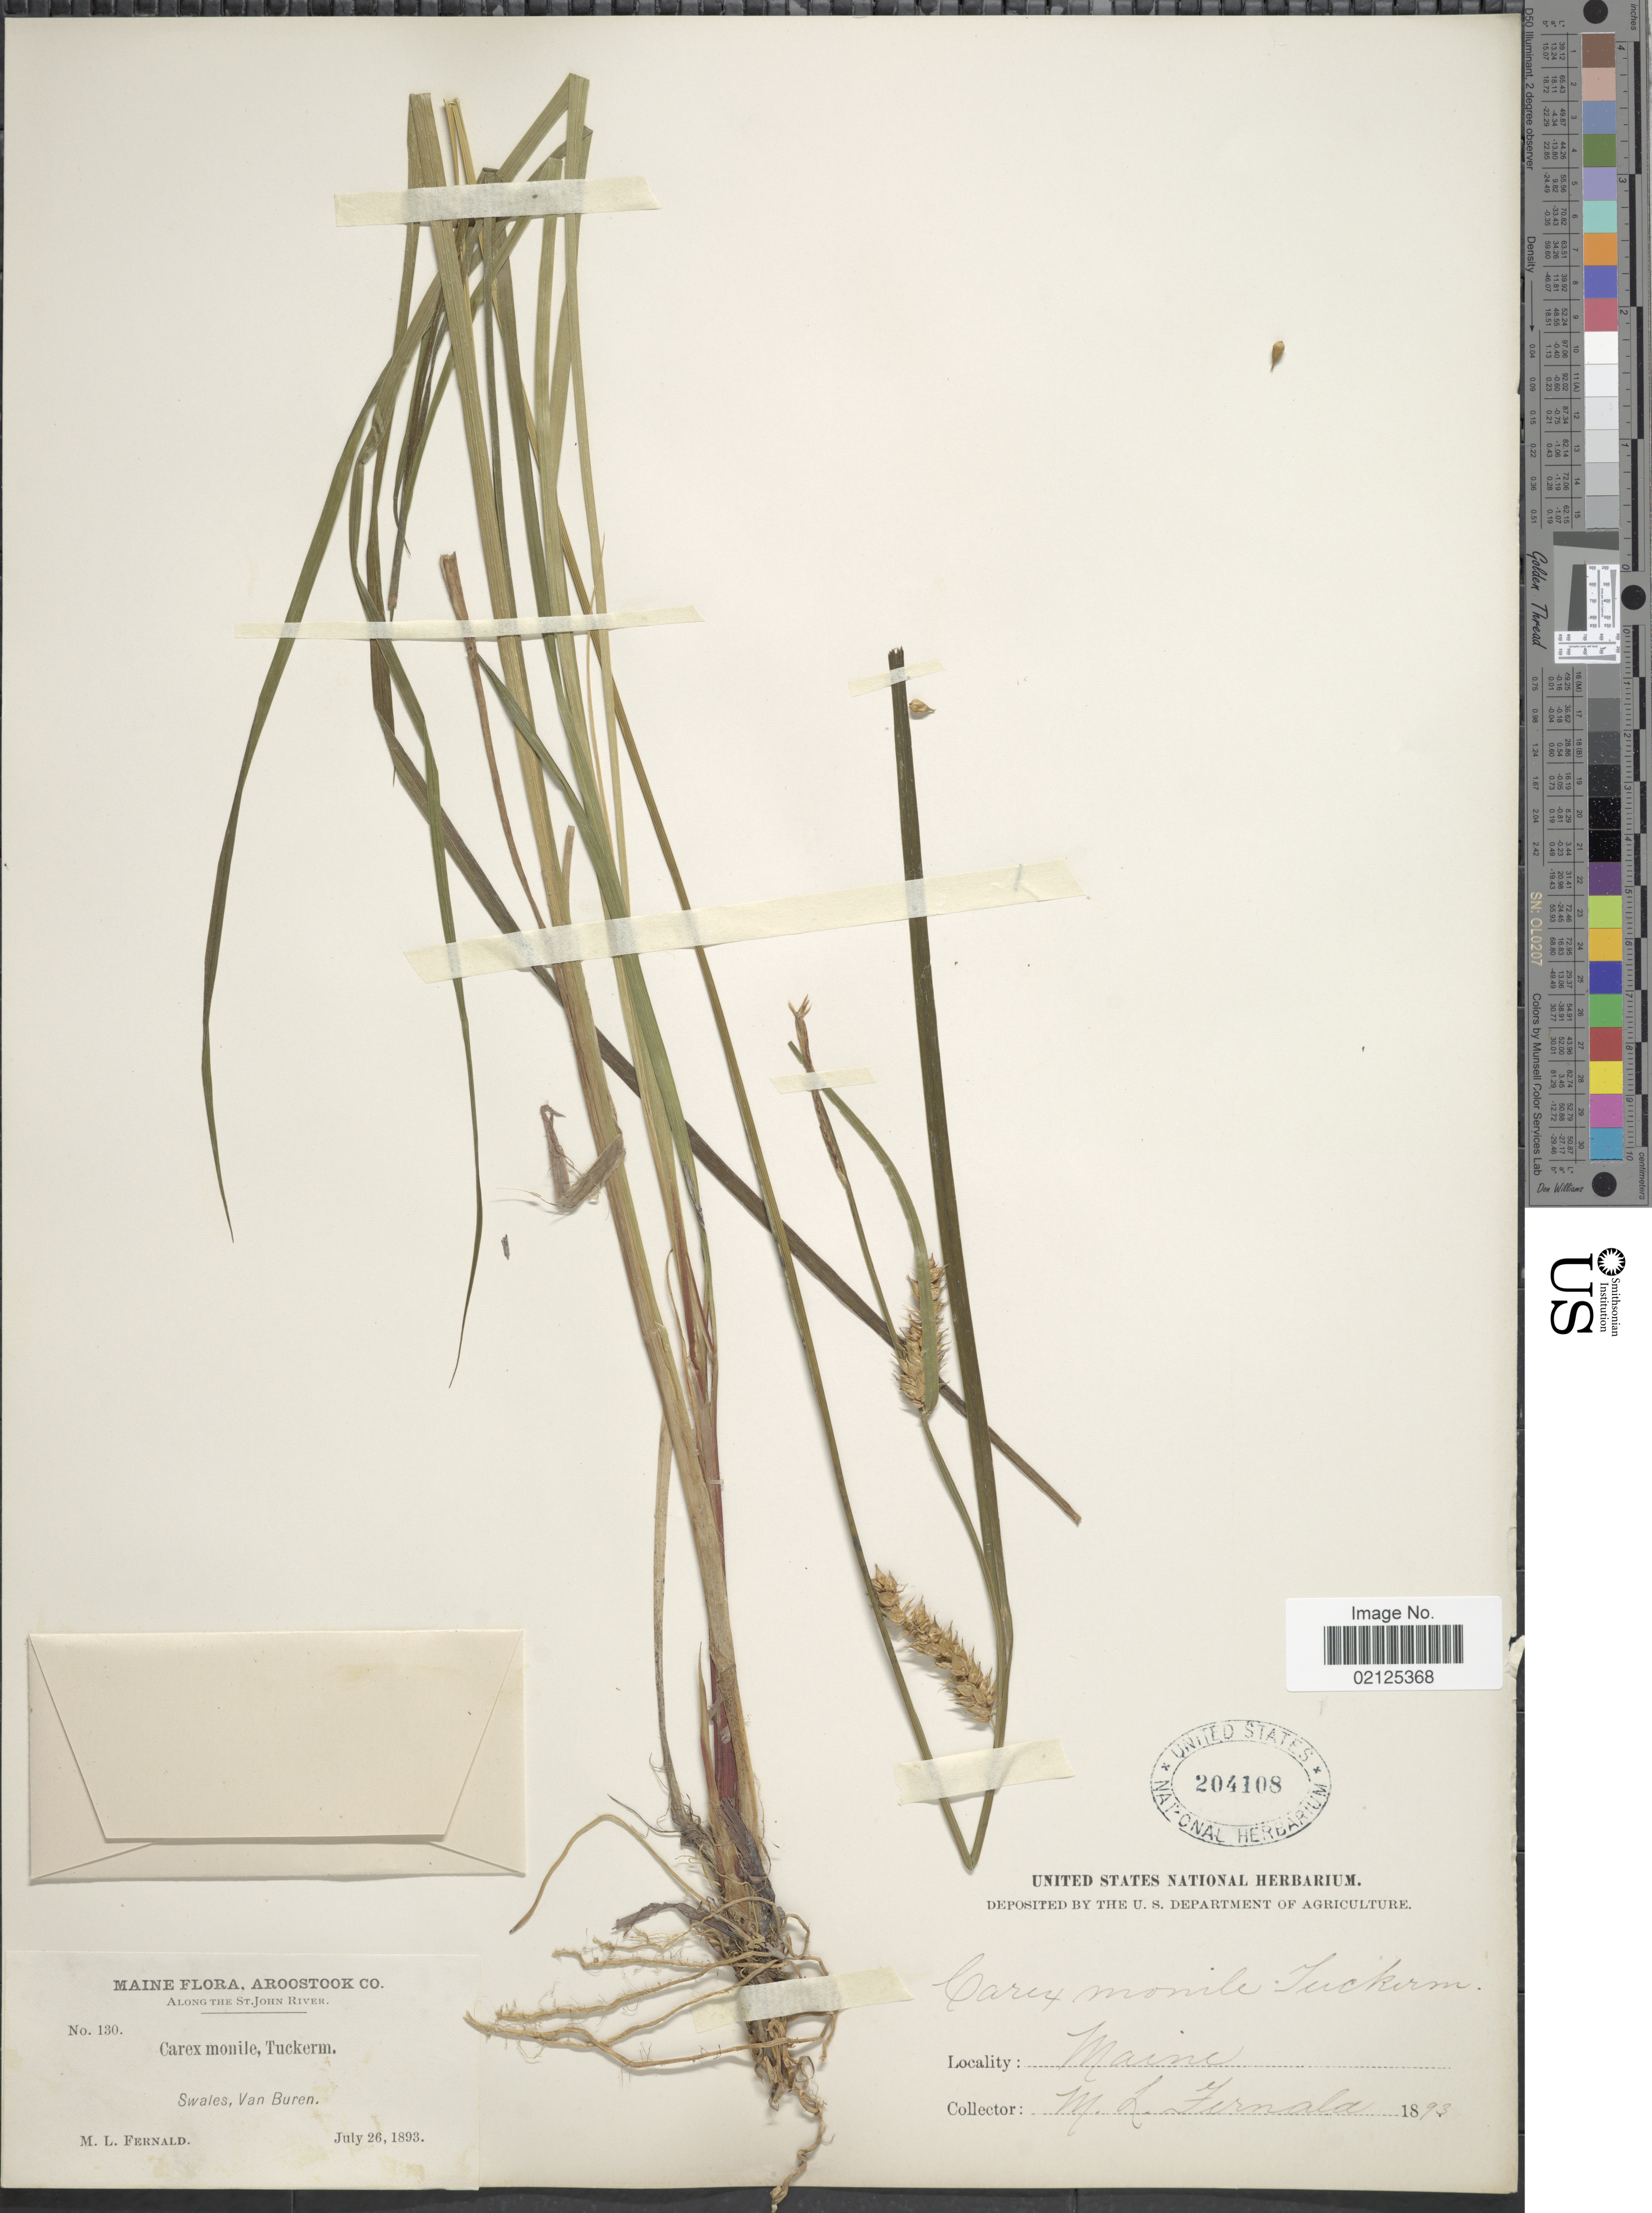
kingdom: Plantae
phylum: Tracheophyta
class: Liliopsida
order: Poales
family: Cyperaceae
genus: Carex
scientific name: Carex vesicaria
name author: L.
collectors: M. L. Fernald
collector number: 130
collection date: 1893-07-26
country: United States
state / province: Maine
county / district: Aroostook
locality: Aroostook Co, Along The St. John River, Swales, Van Buren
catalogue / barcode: US 204108